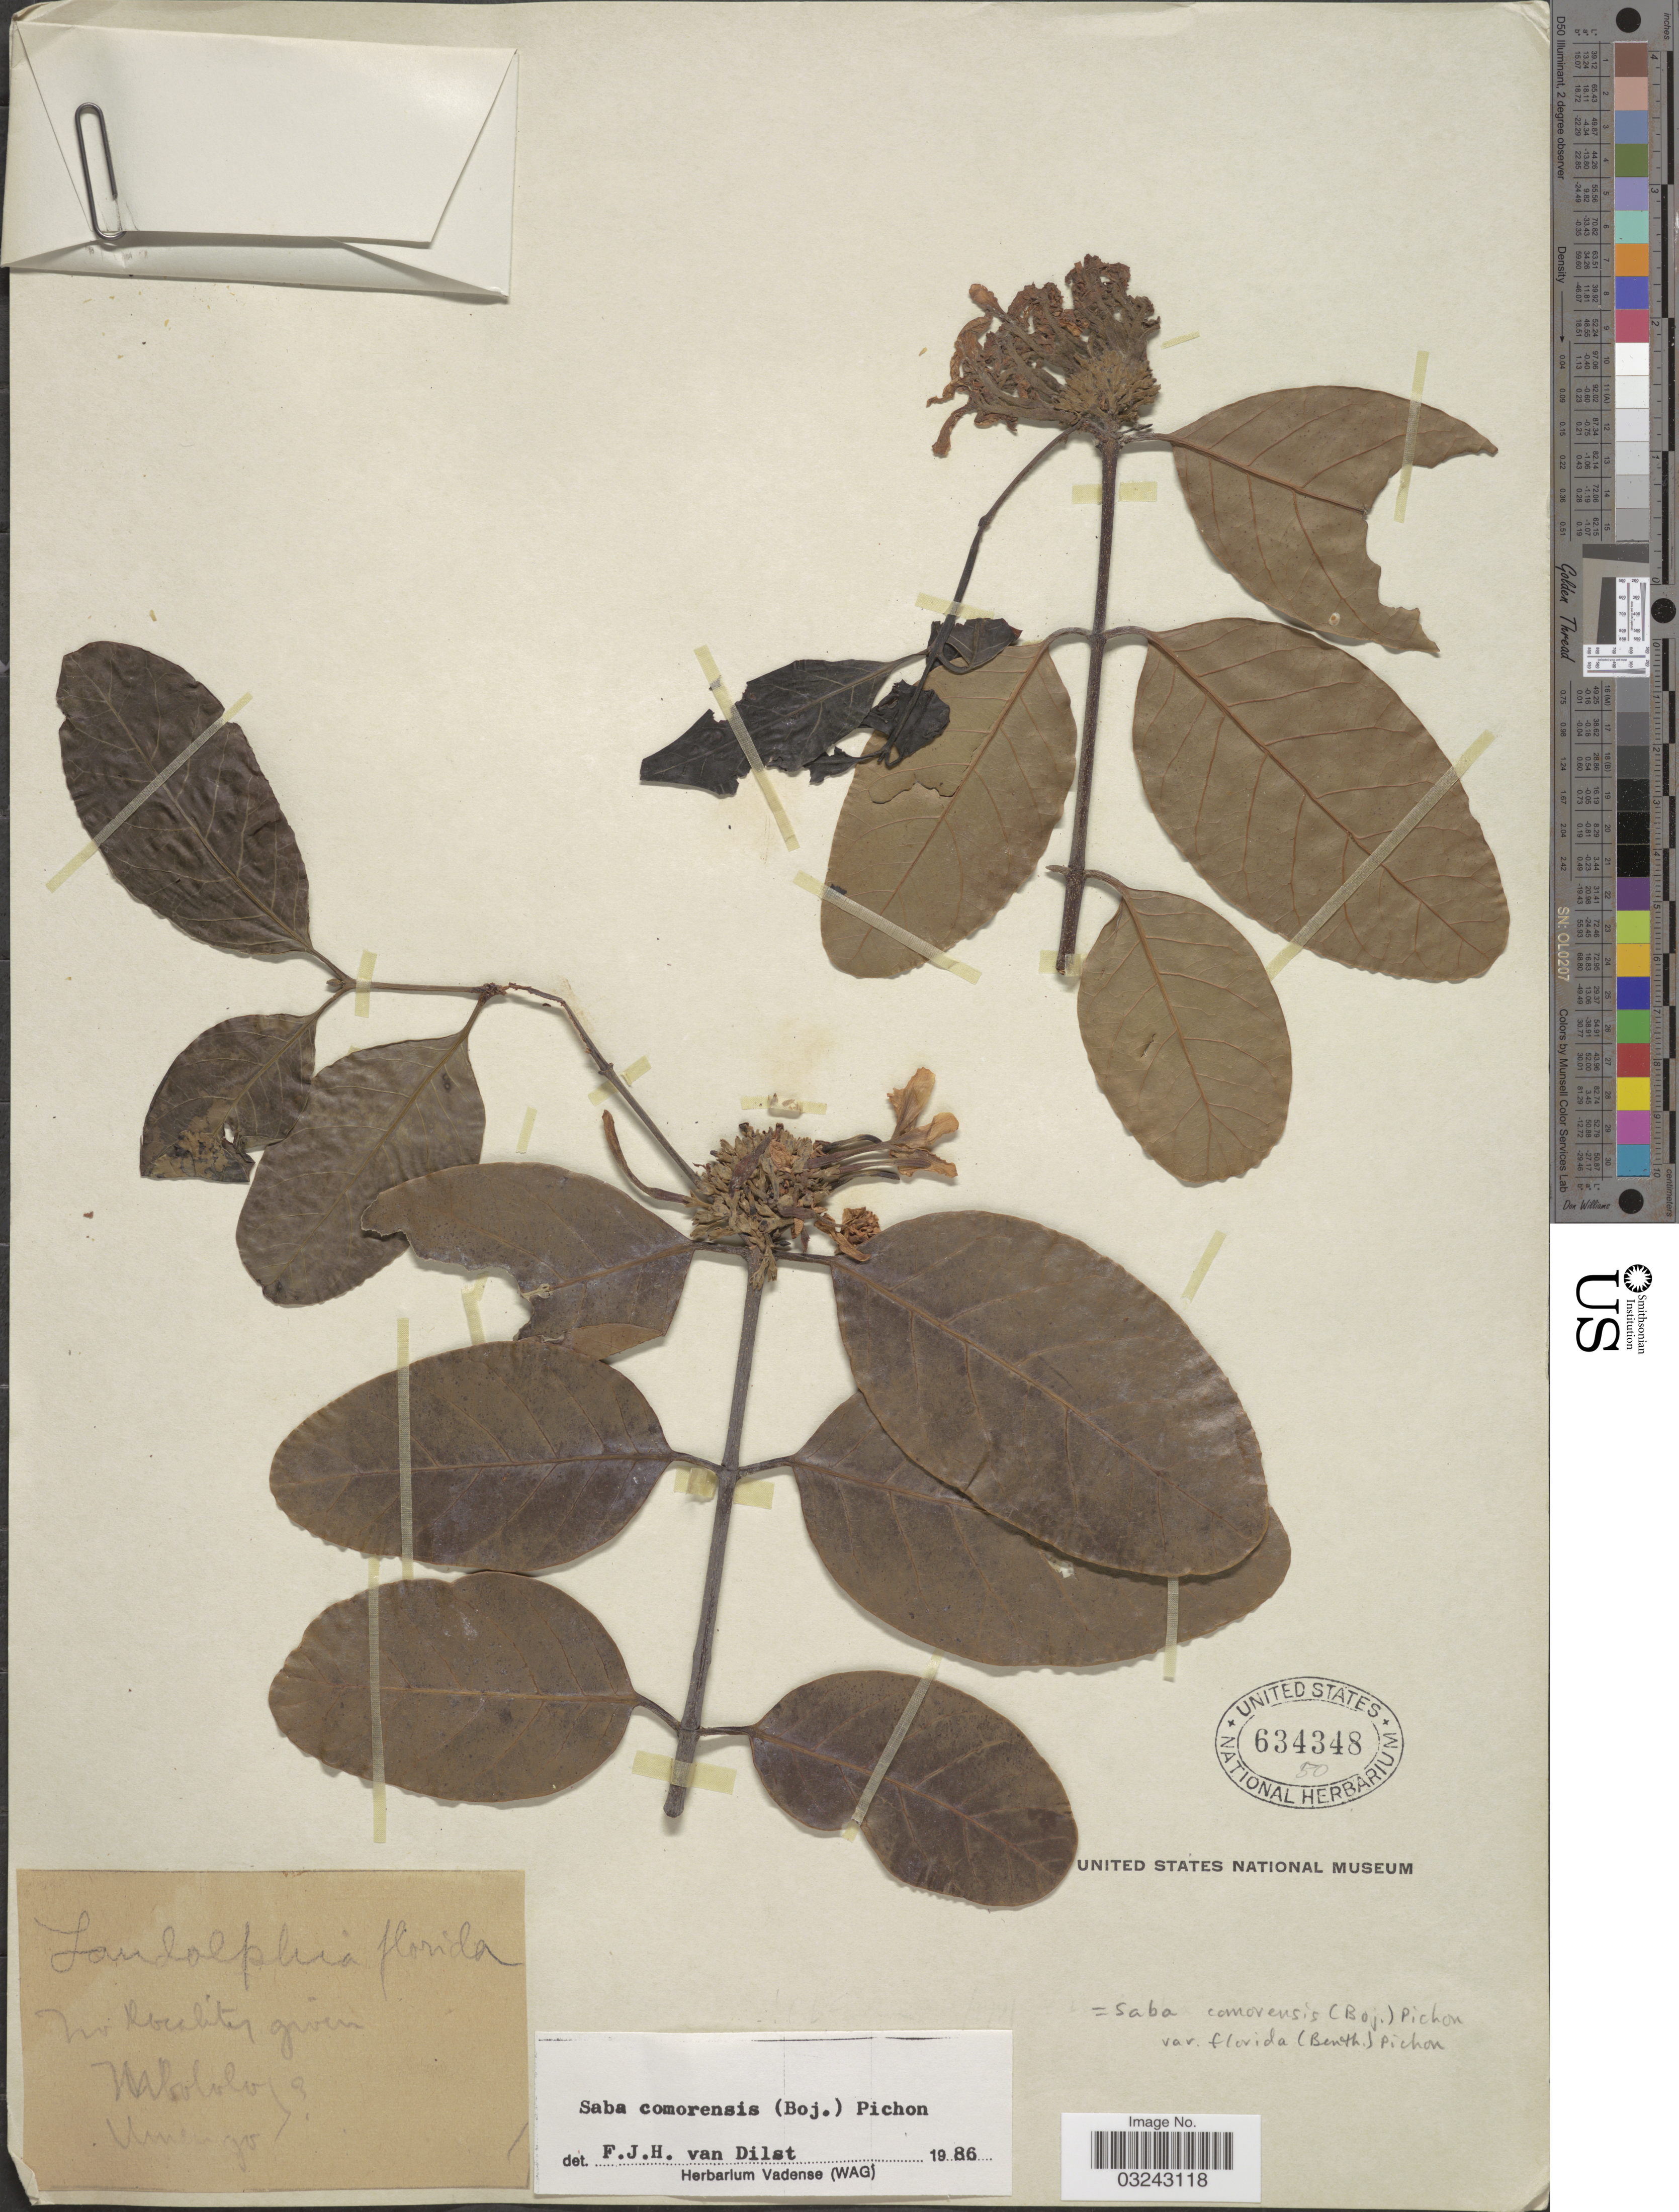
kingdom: Plantae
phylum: Tracheophyta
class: Magnoliopsida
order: Gentianales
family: Apocynaceae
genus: Saba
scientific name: Saba comorensis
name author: (Bojer ex A. DC.) Pichon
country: Chad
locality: Mbololo, Umengo [interpreted].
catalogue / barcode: US 634348